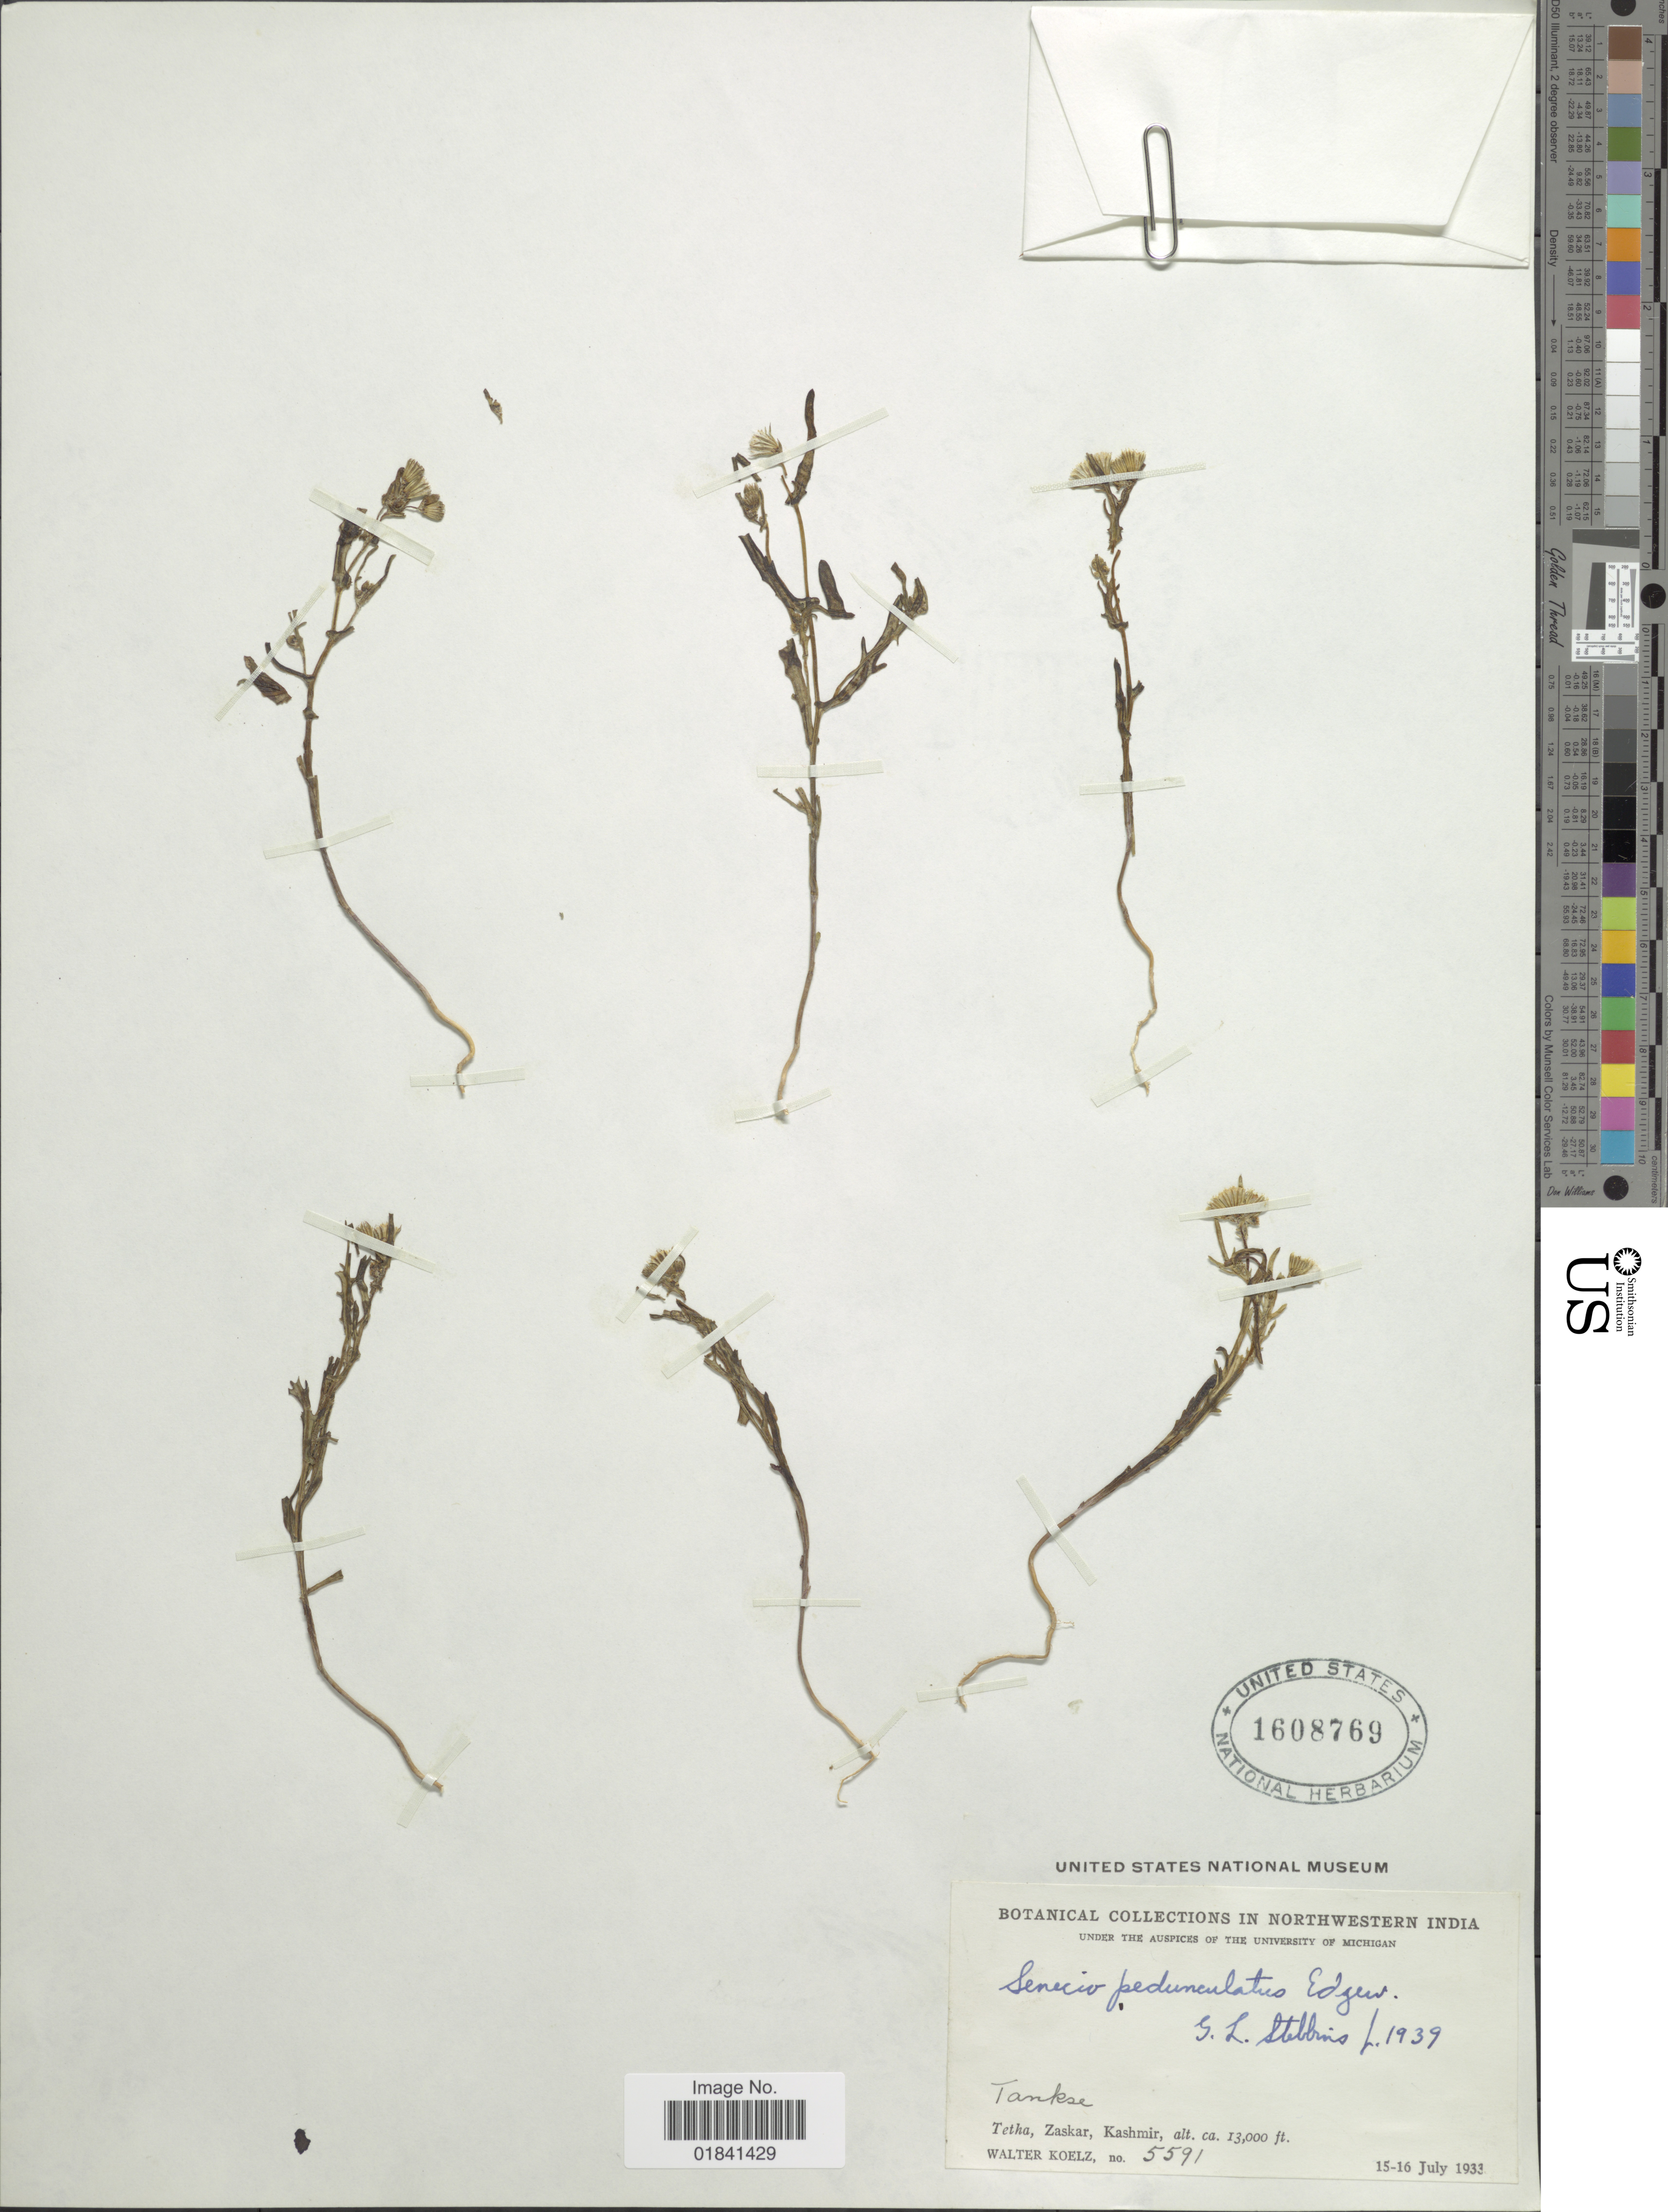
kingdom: Plantae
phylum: Tracheophyta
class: Magnoliopsida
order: Asterales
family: Asteraceae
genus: Senecio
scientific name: Senecio pedunculatus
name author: Edgew.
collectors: W. N. Koelz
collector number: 5591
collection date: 1933-07-15/1933-07-16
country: India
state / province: Jammu and Kashmir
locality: Northwestern India, Tetha, Zaskar, Kashmir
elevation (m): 3962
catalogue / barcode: US 1608769